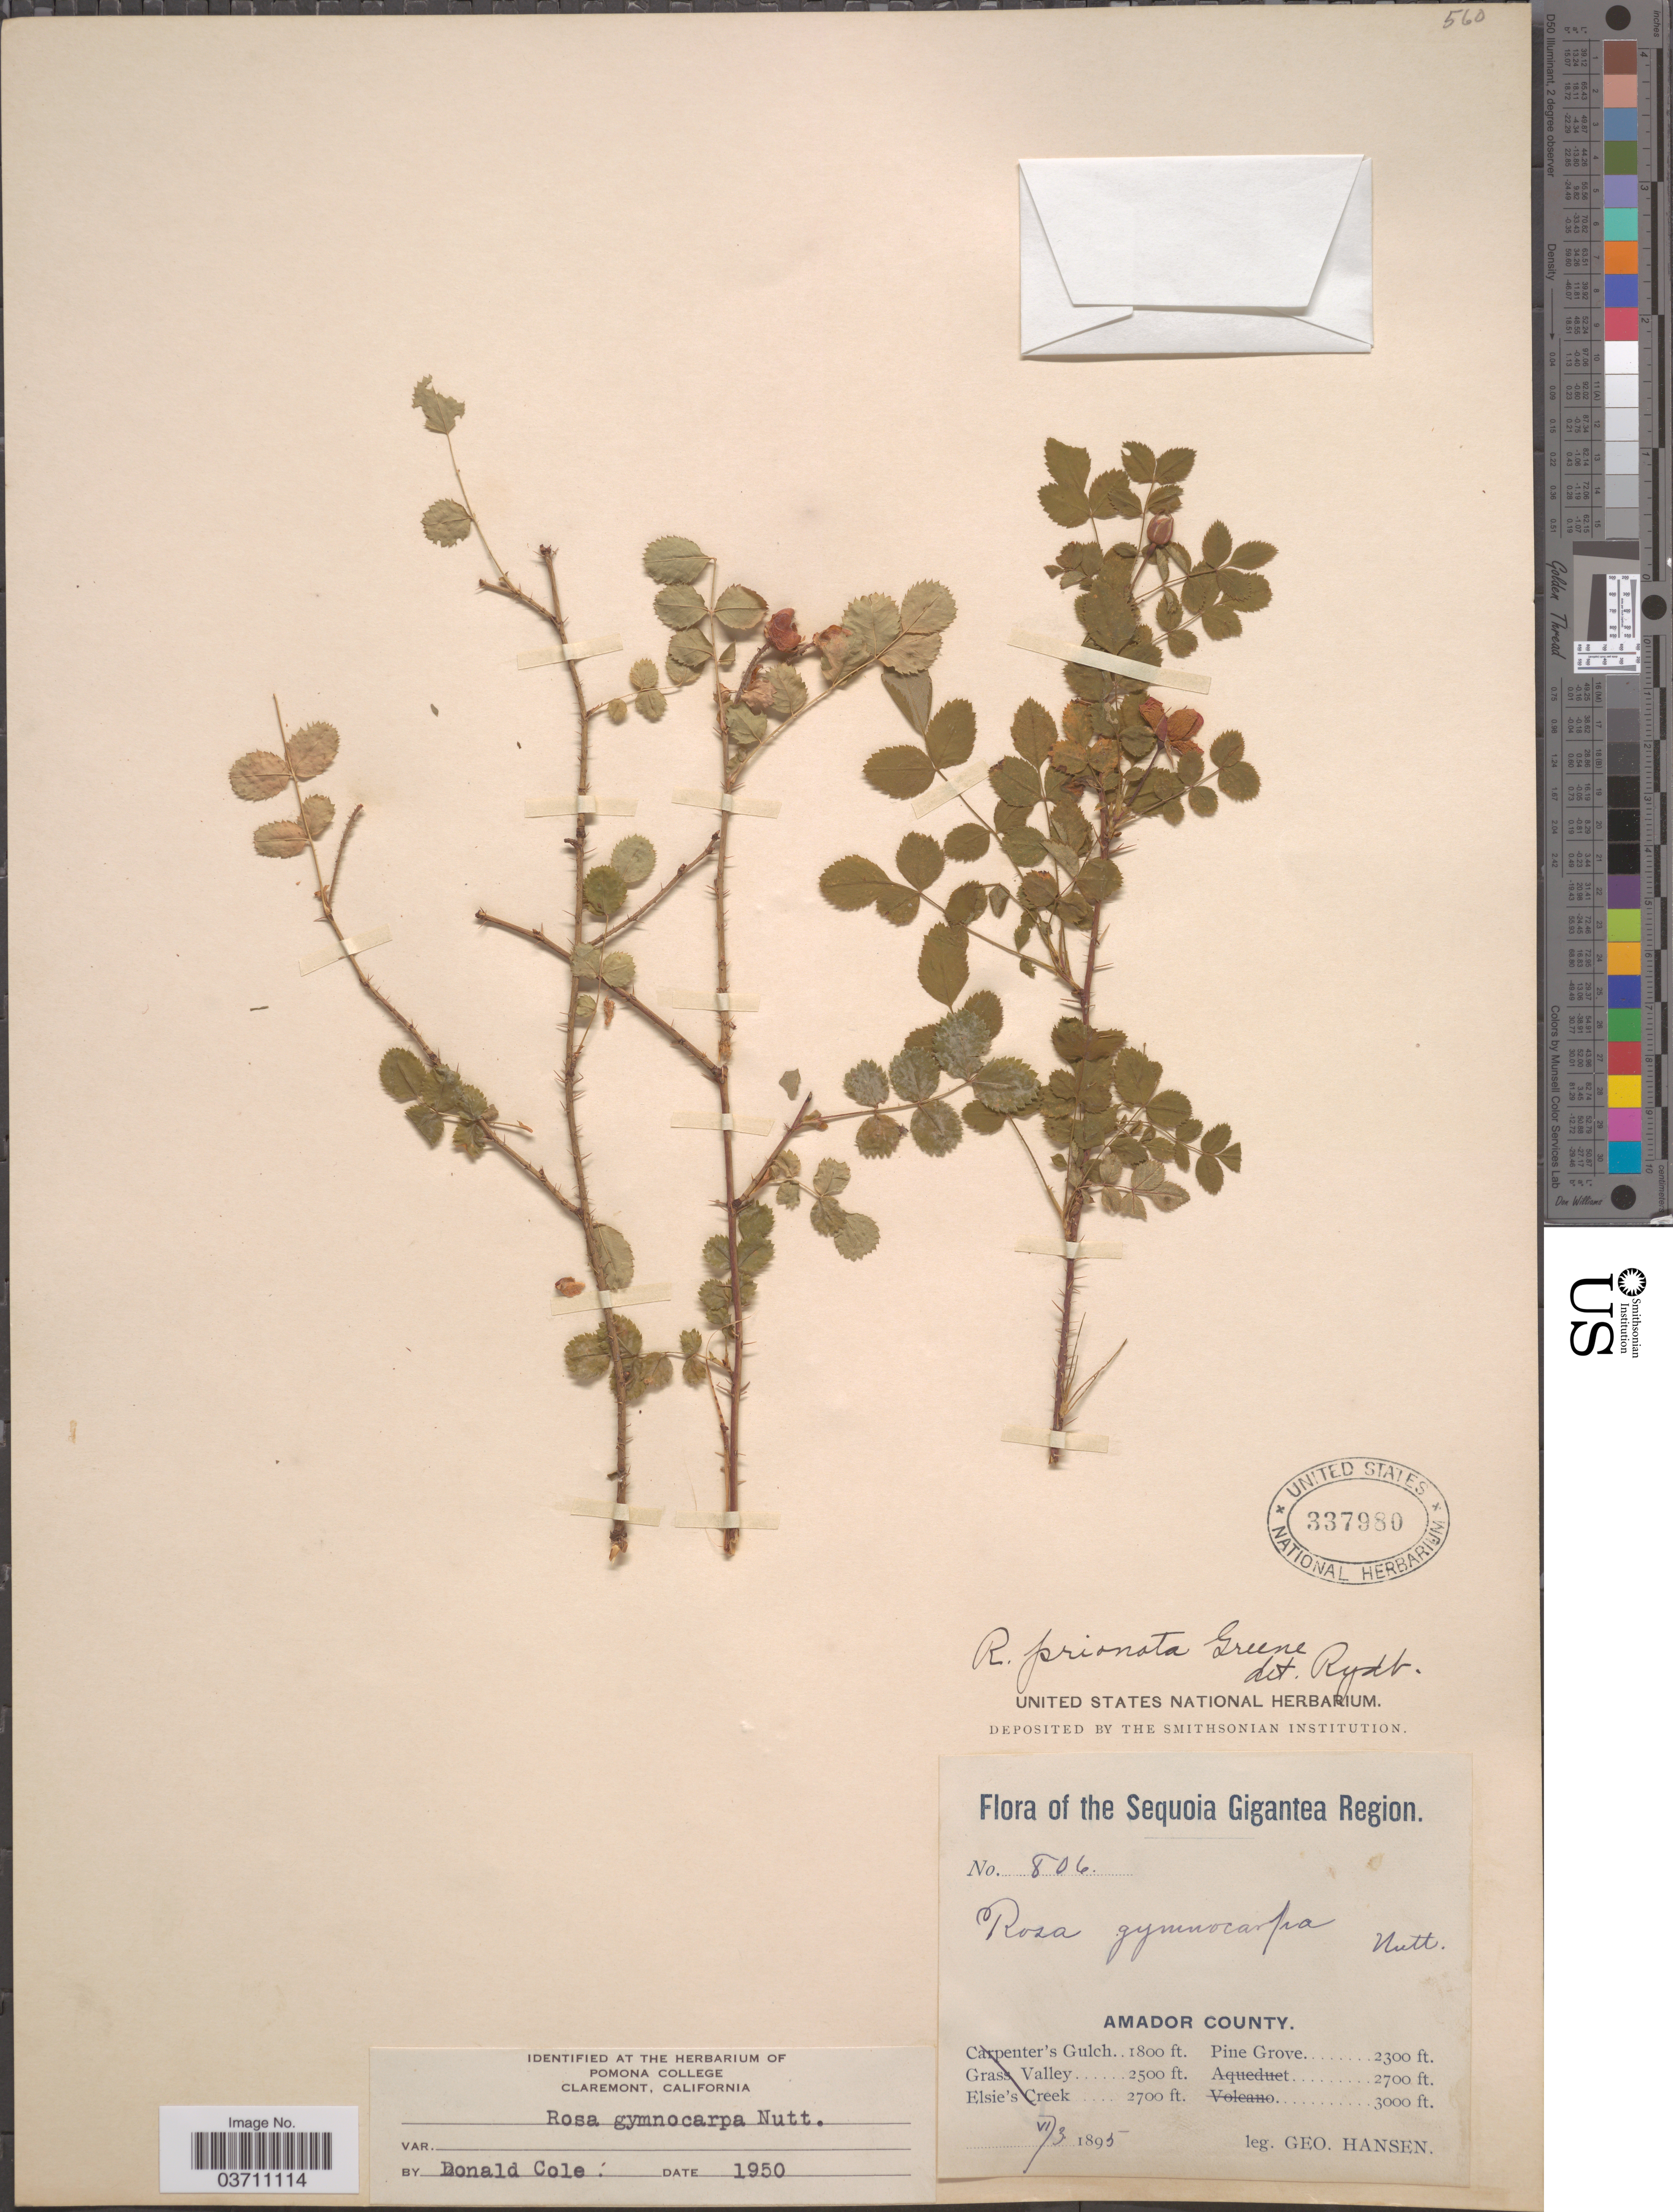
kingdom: Plantae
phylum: Tracheophyta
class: Magnoliopsida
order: Rosales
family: Rosaceae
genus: Rosa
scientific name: Rosa gymnocarpa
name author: Nutt.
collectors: G. Hansen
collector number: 806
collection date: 1895-06-03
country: United States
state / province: California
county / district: Amador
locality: The Sequoia Gigantea Region. Amador County. Pine Grove.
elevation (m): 701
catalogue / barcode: US 337980